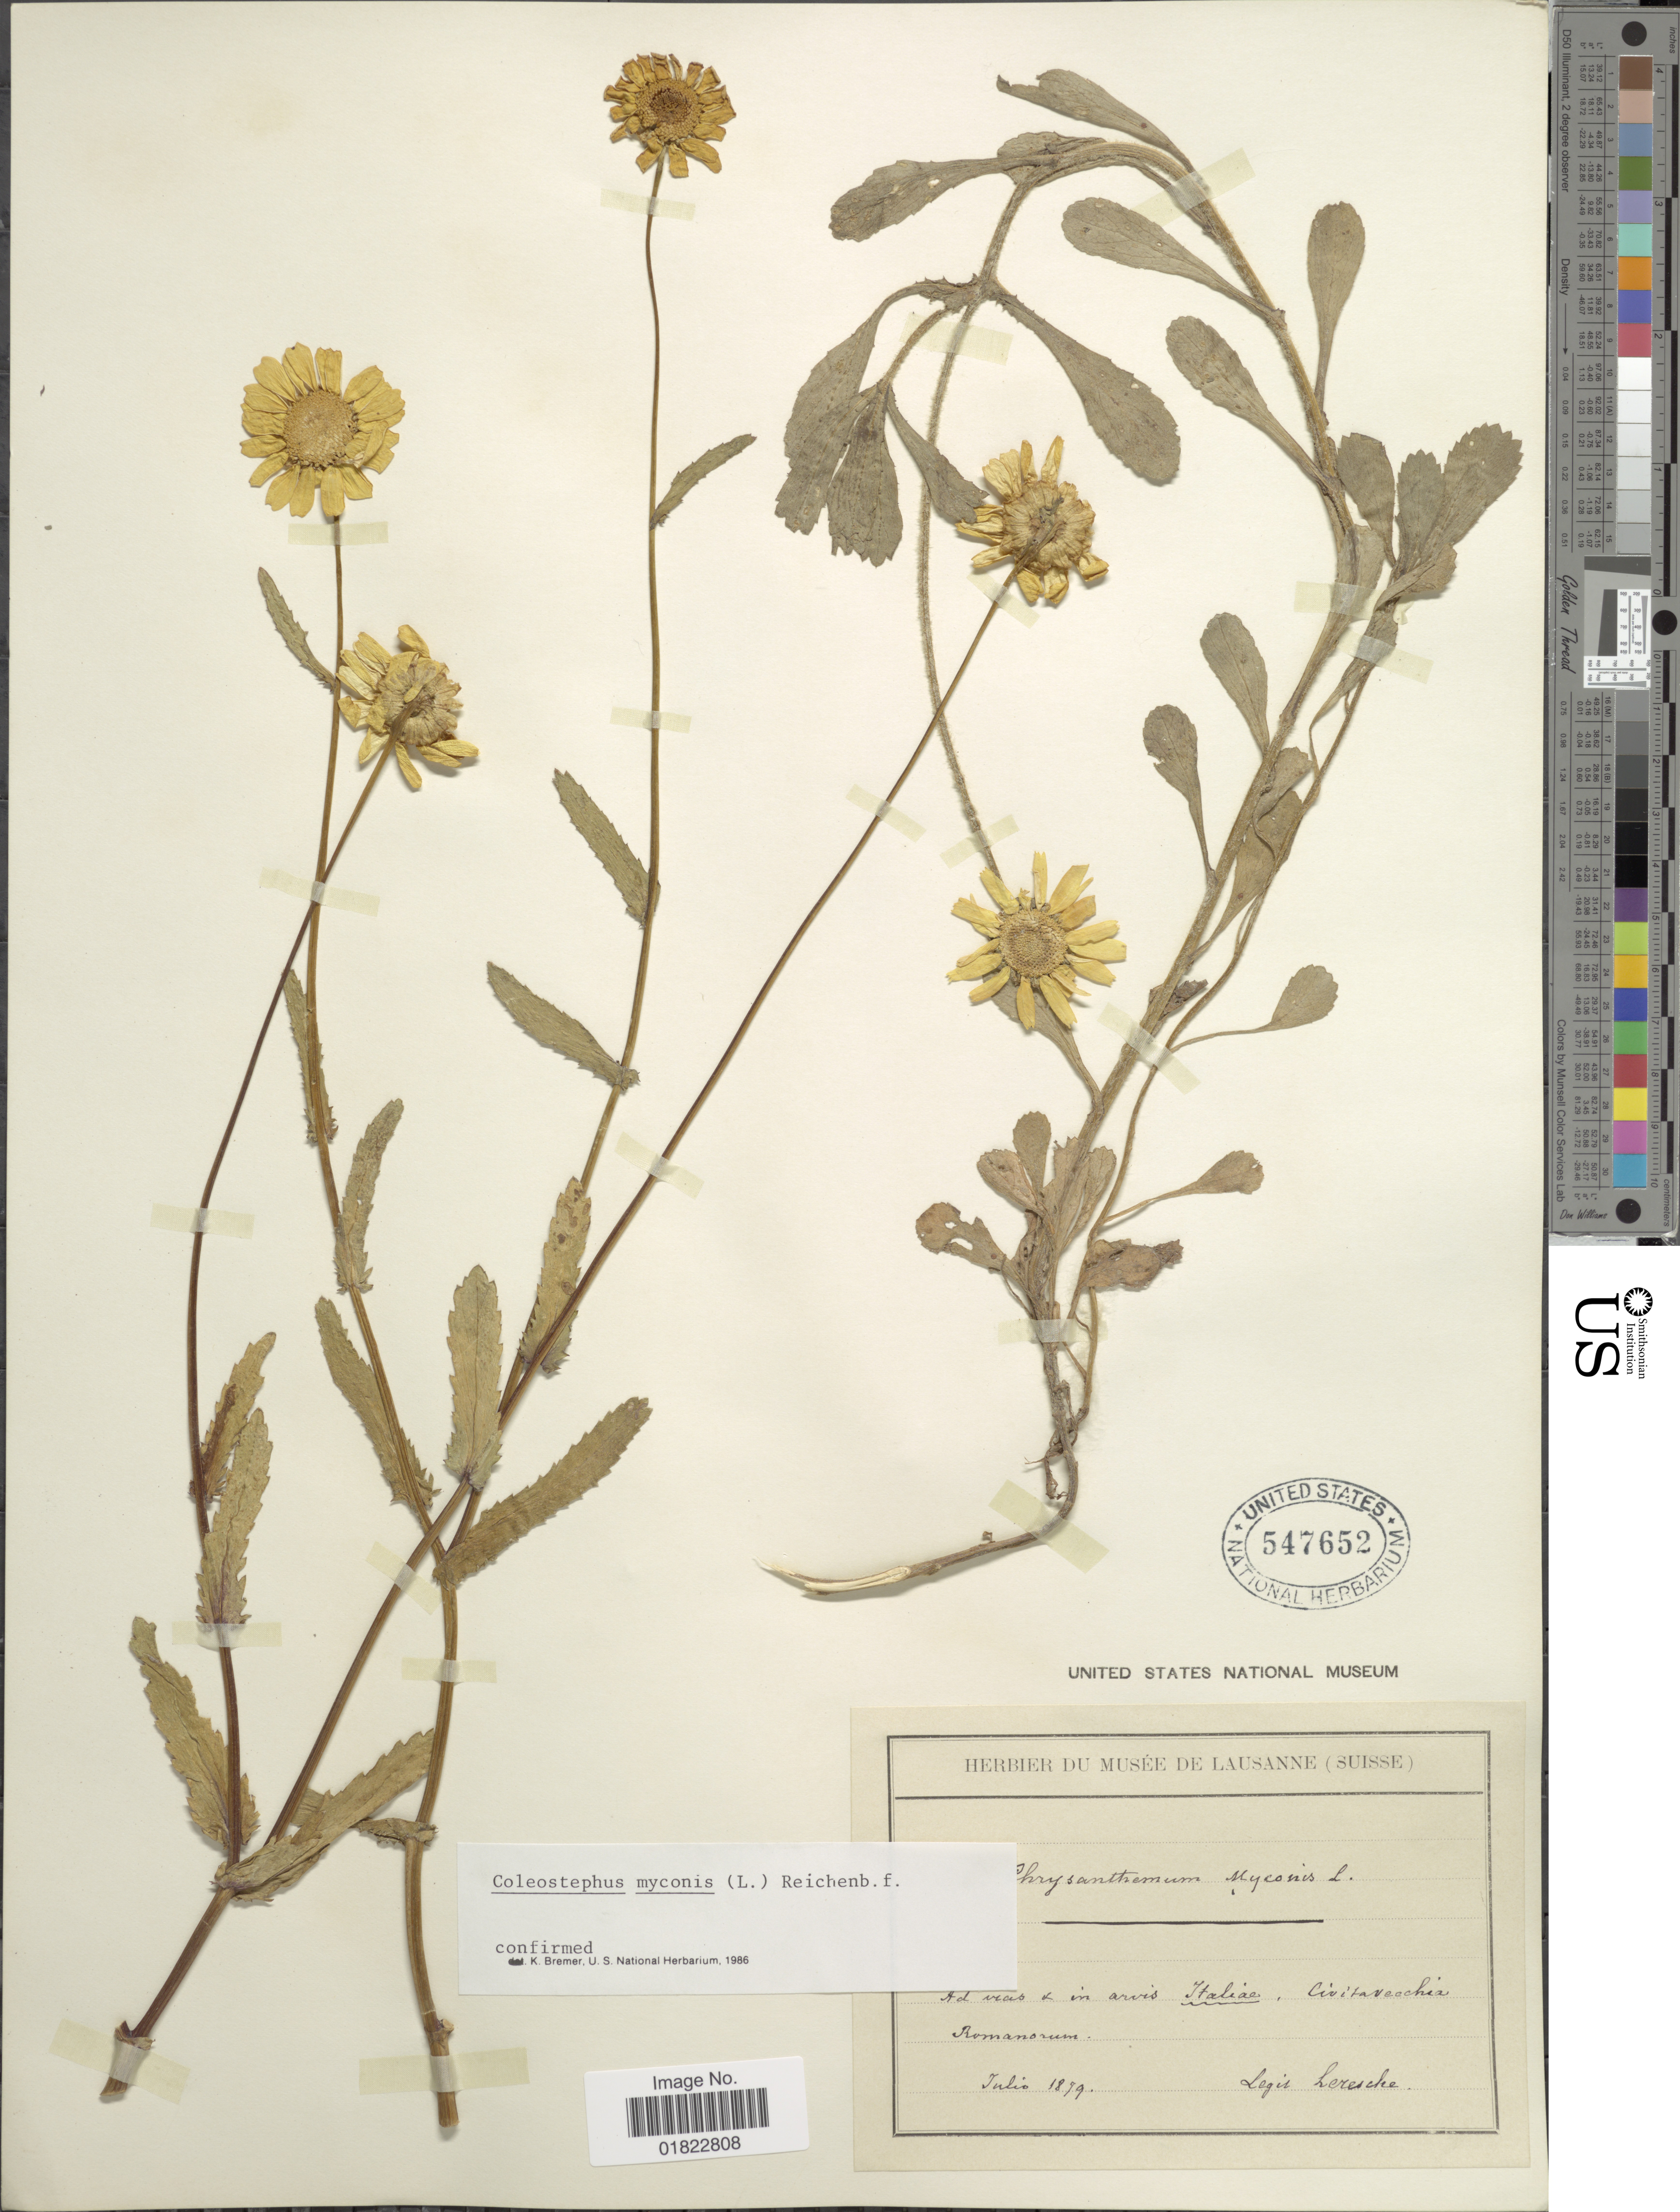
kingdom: Plantae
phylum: Tracheophyta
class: Magnoliopsida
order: Asterales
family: Asteraceae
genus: Coleostephus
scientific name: Coleostephus myconis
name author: (L.) Cass.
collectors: Leresche, --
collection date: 1899-07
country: Italy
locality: Ad vias & in arvis Italiae. Civitavecchia Romanorum. [interpreted]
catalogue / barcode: US 547652